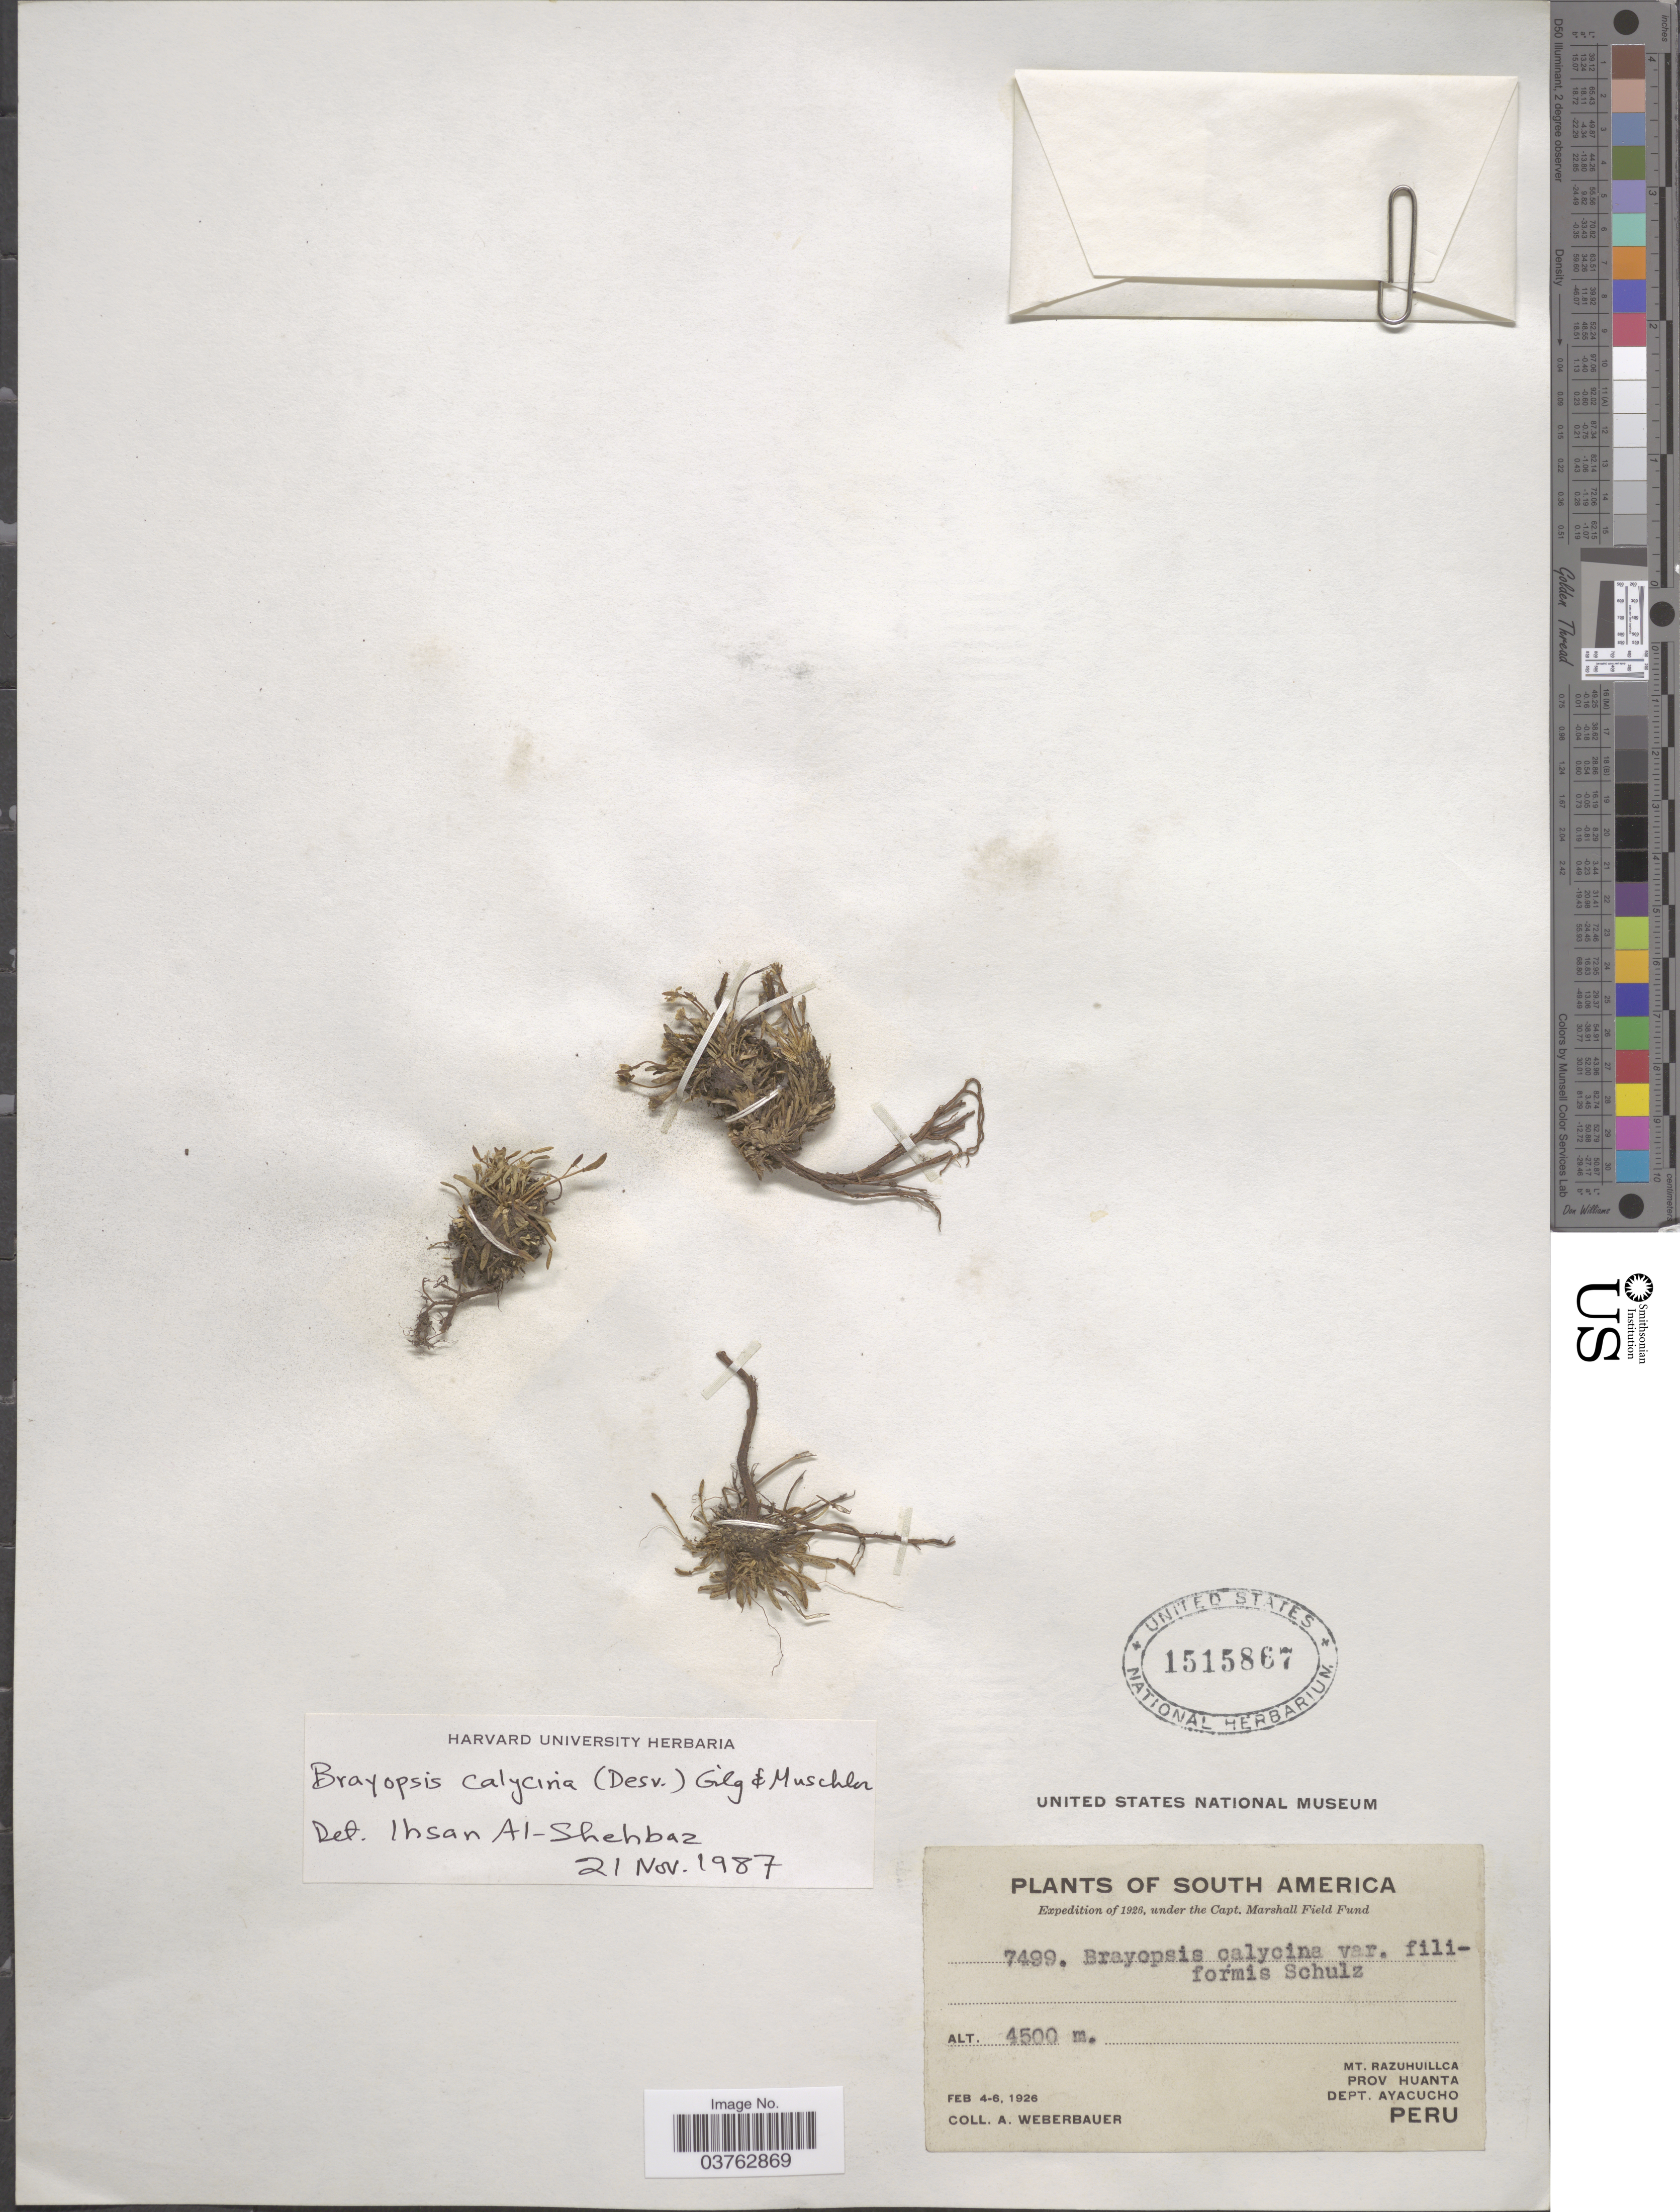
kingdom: Plantae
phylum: Tracheophyta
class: Magnoliopsida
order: Brassicales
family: Brassicaceae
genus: Brayopsis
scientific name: Brayopsis calycina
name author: (Desv.) Gilg & Muschl.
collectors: A. Weberbauer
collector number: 7499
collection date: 1926-02-04/1926-02-06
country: Peru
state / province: Ayacucho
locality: Mt. Razuhuillca. Prov Huanta. Dept. Ayacucho.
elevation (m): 4500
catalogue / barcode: US 1515867